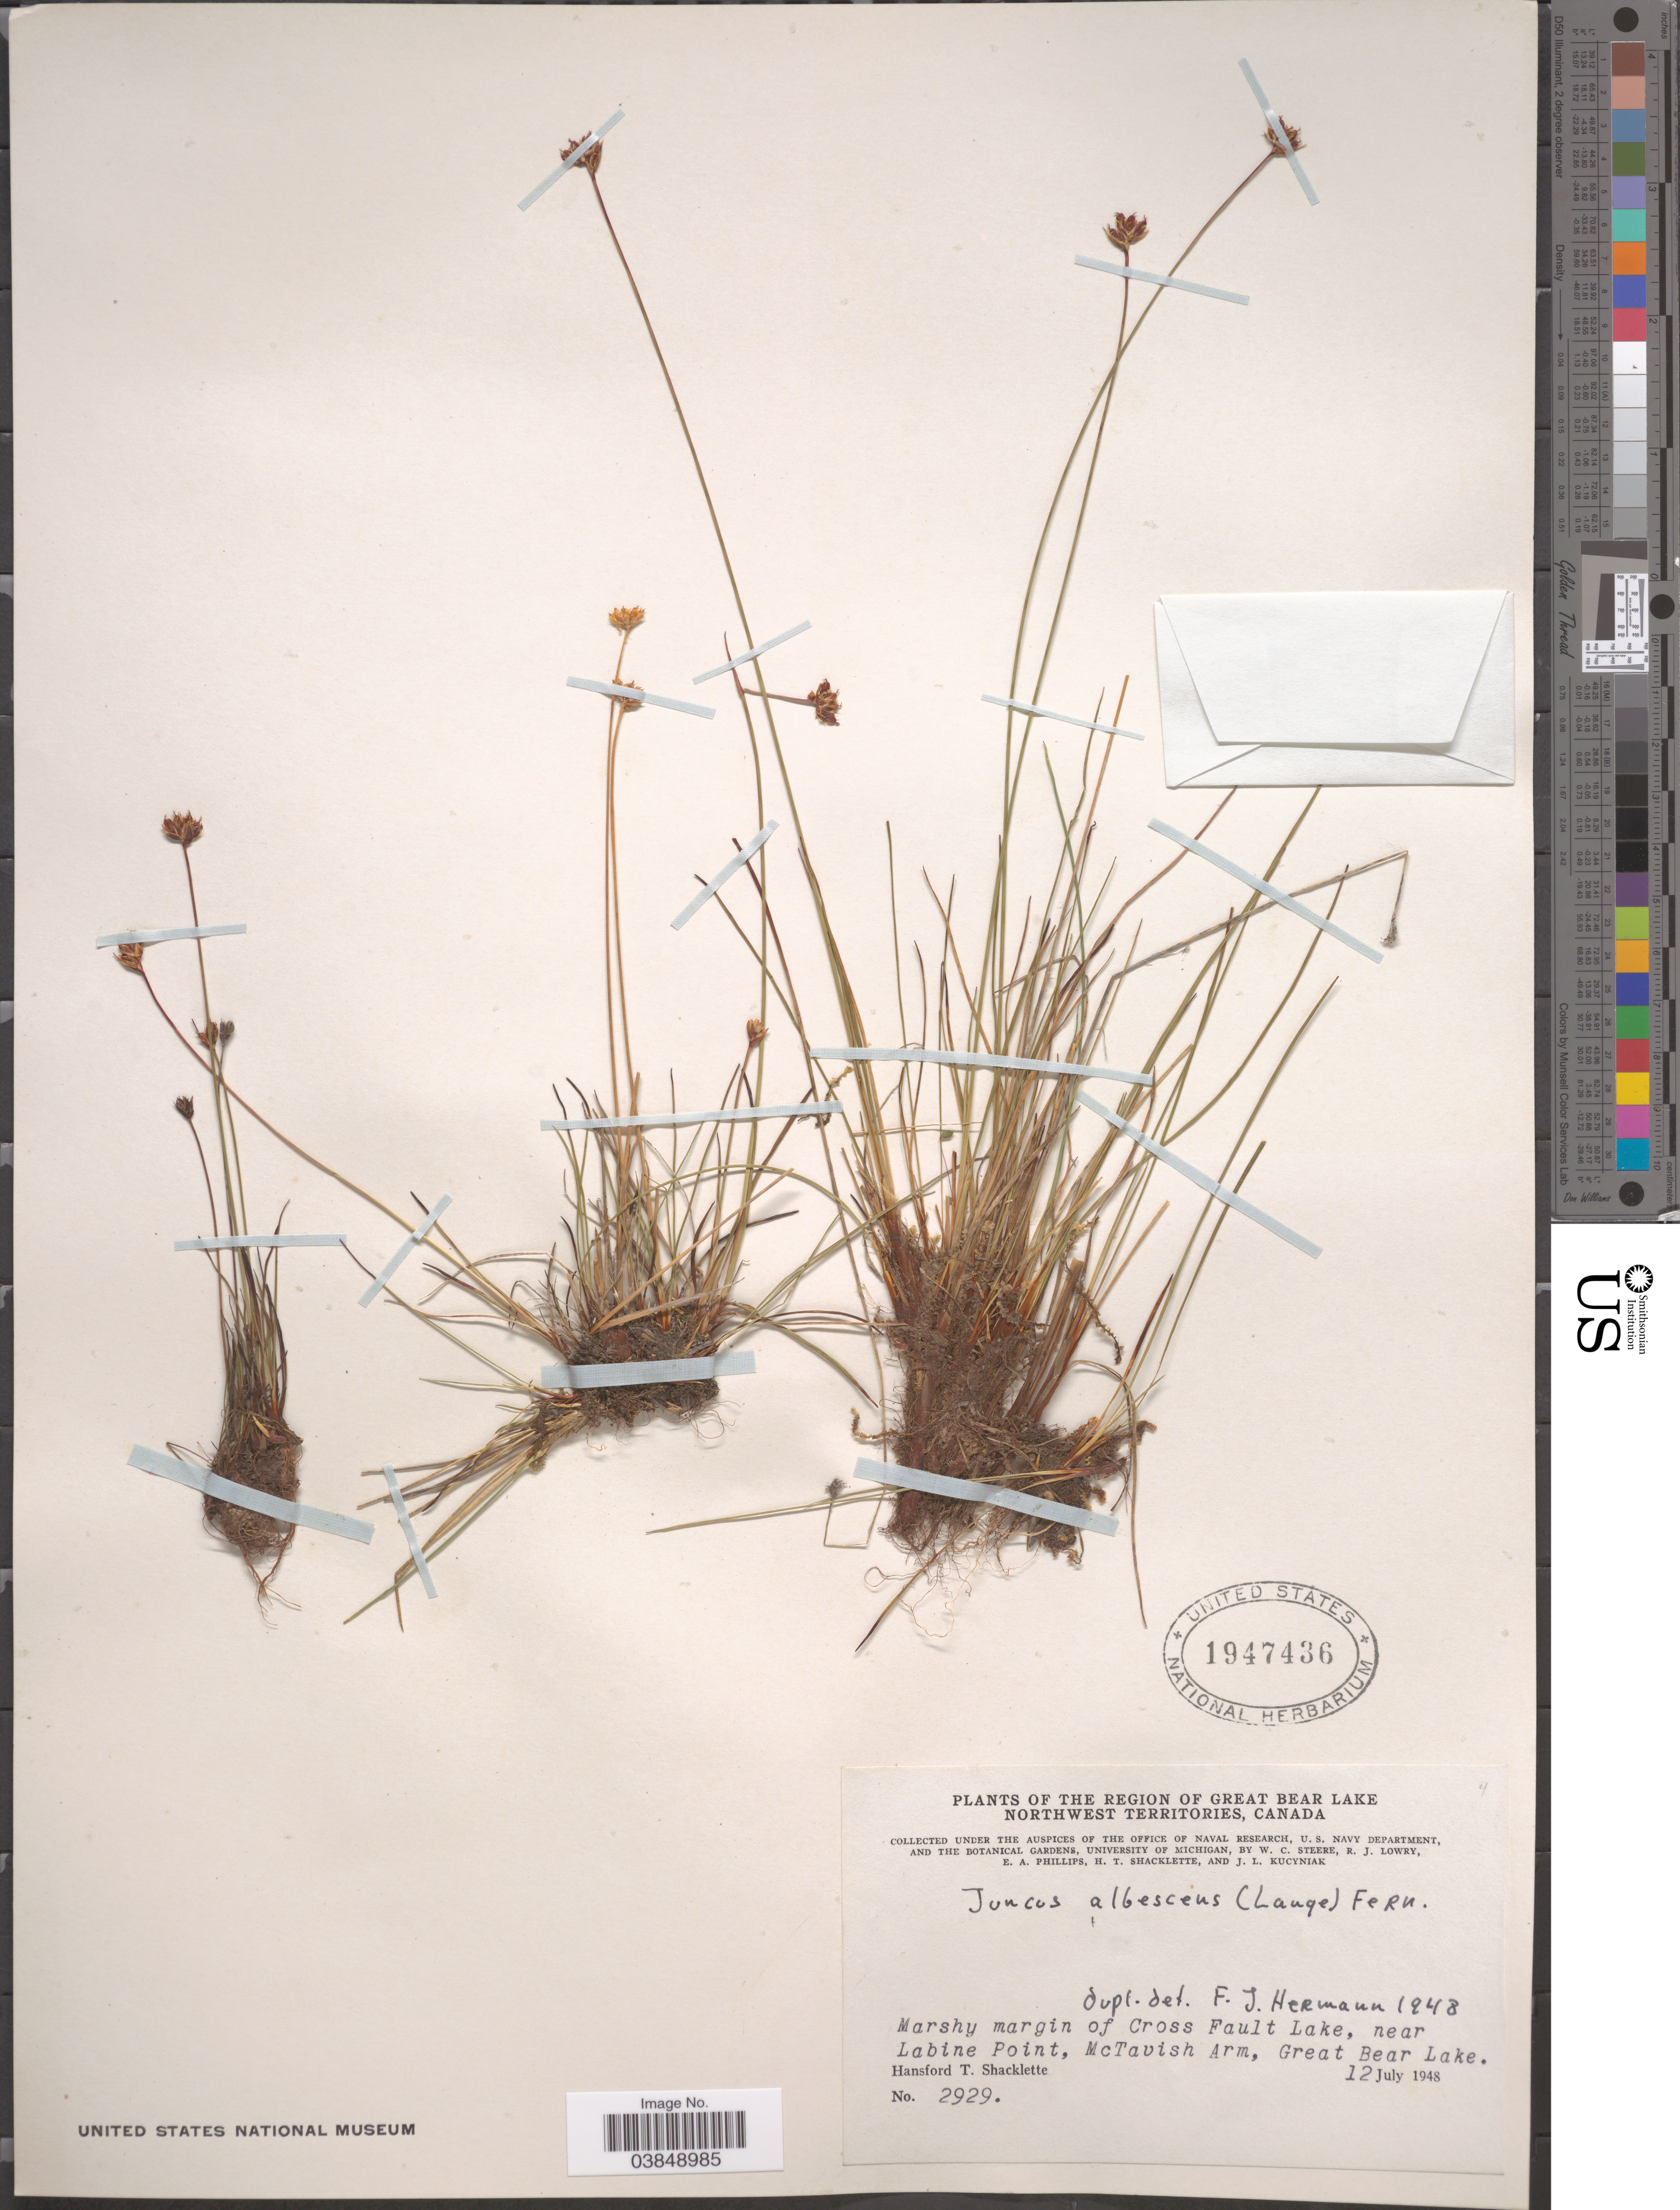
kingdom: Plantae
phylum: Tracheophyta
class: Liliopsida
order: Poales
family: Juncaceae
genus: Juncus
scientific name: Juncus albescens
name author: Fernald & Lange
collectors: H. Shacklette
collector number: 2929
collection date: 1948-07-12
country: Canada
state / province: Northwest Territories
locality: The Region of Great Bear Lake. Cross Fault Lake, near Labine Point, McTavish Arm, Great Bear Lake.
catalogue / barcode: US 1947436